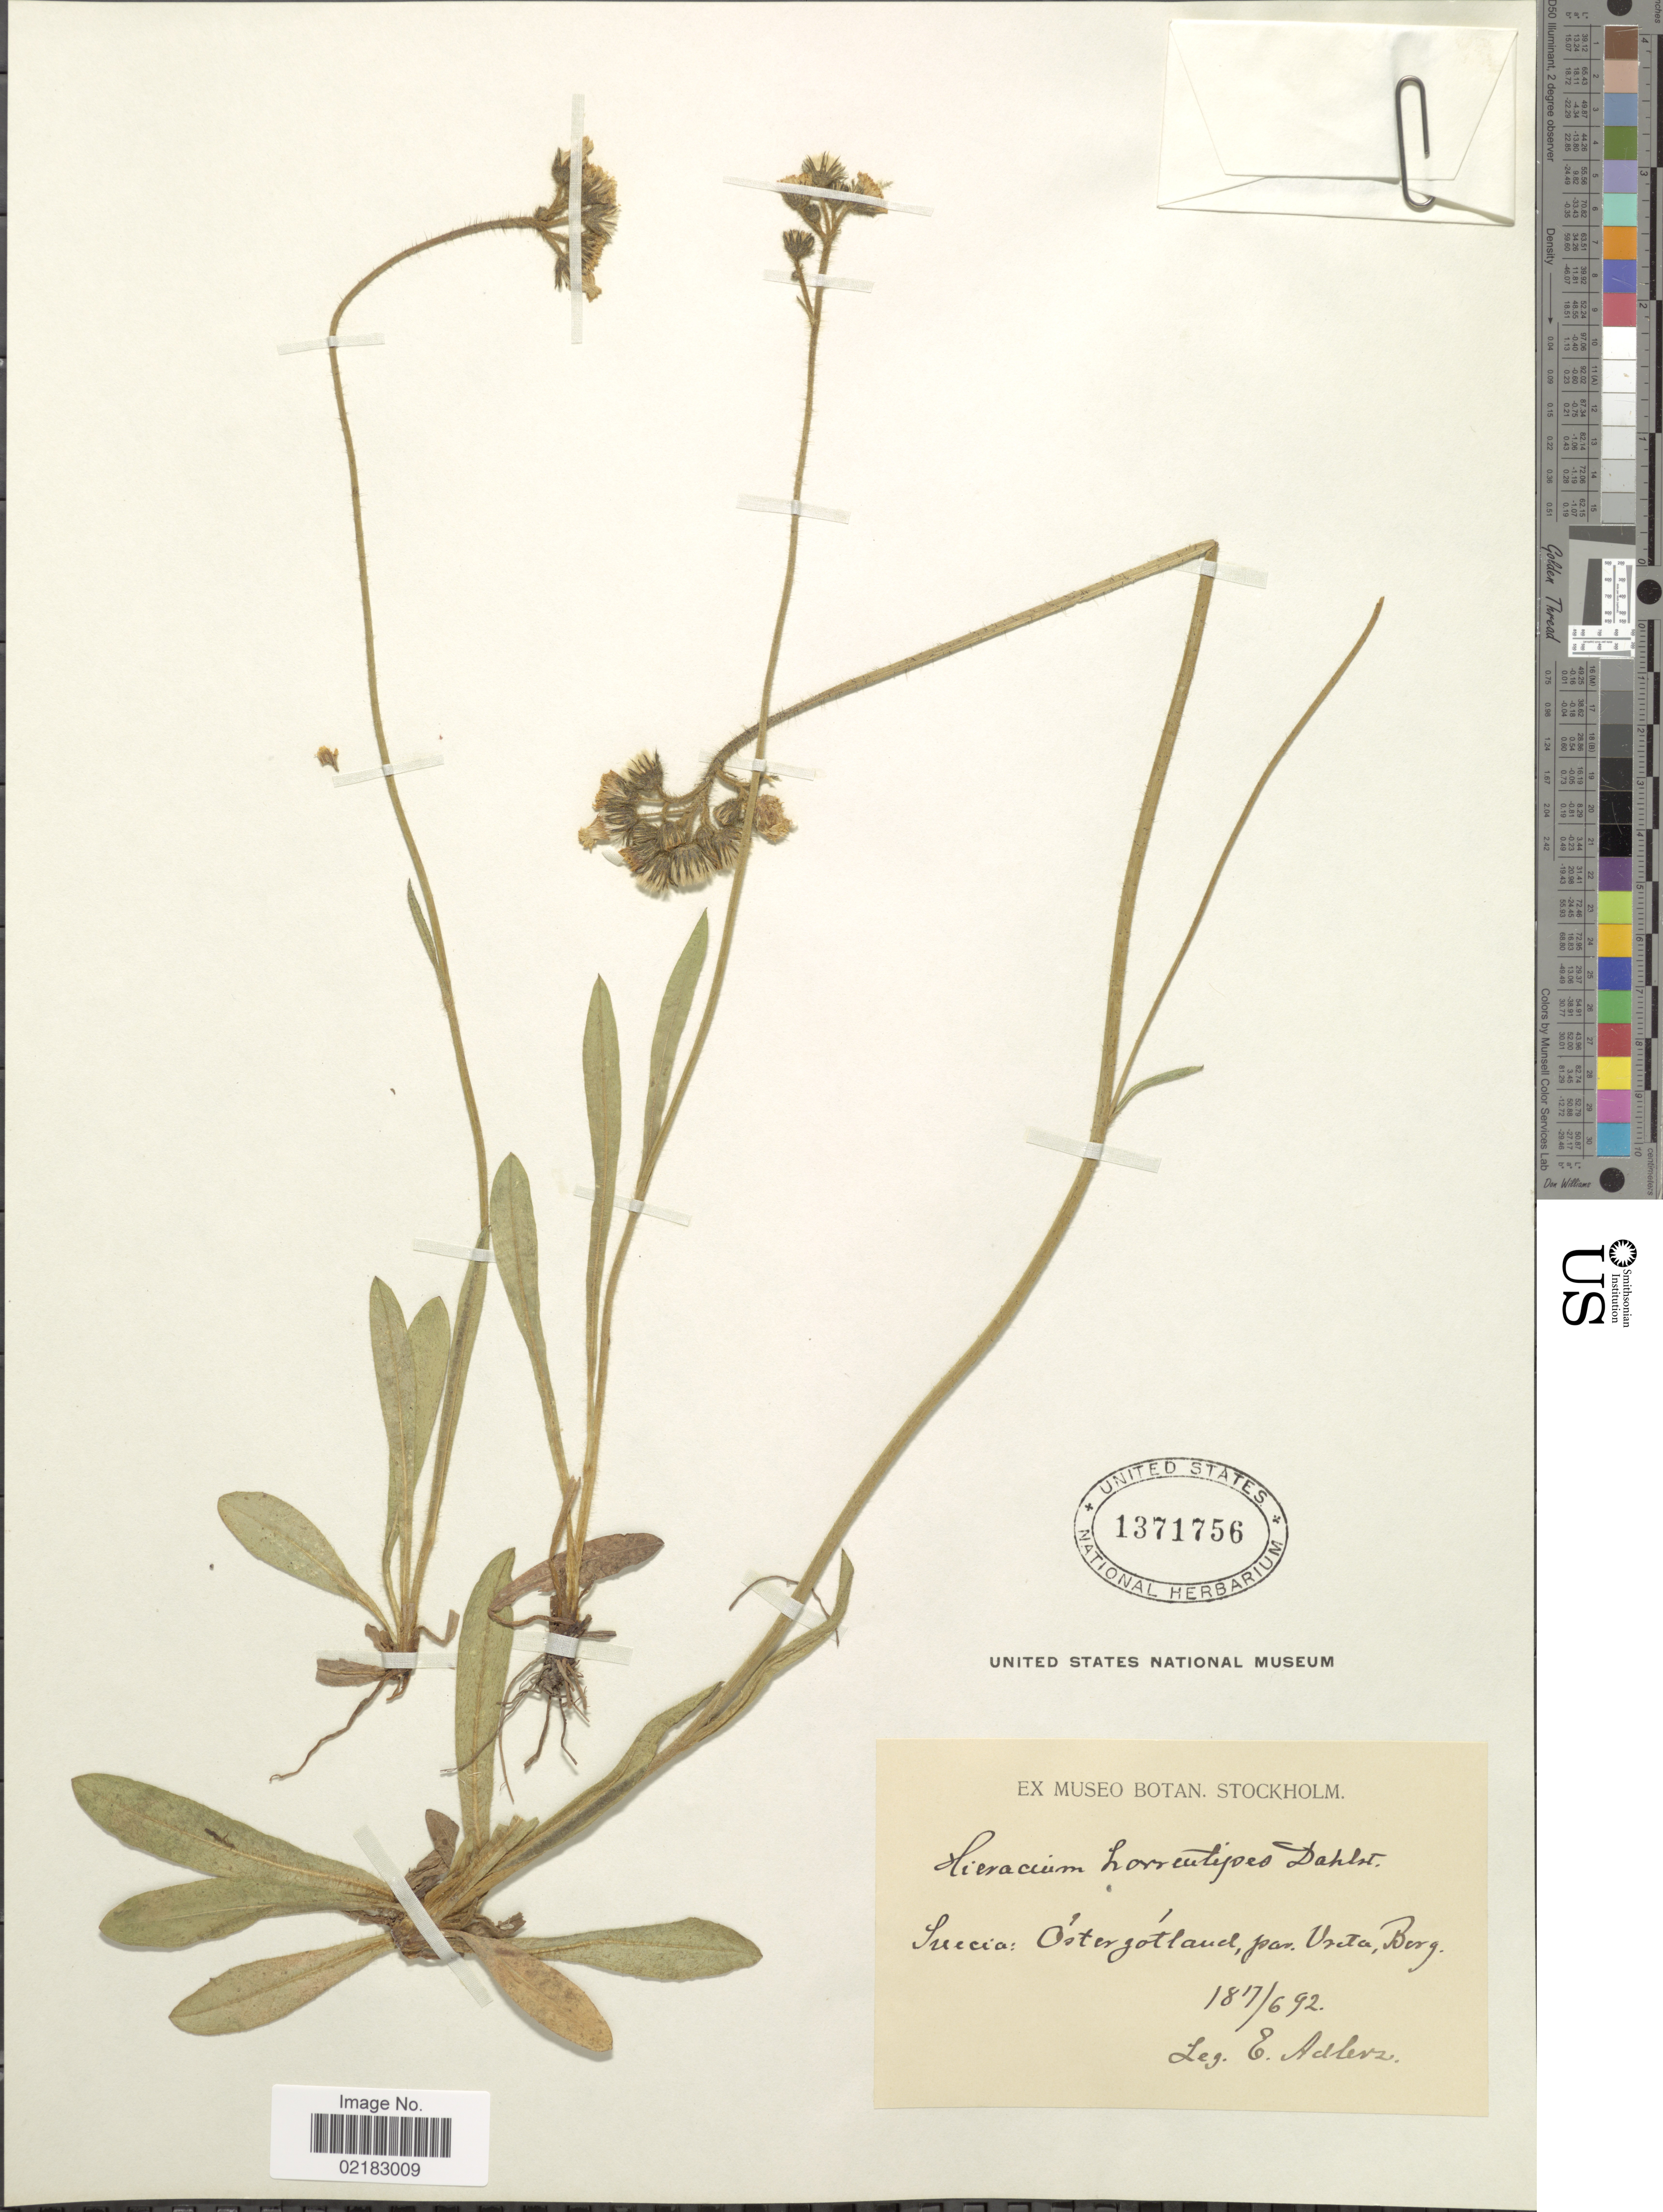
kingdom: Plantae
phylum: Tracheophyta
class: Magnoliopsida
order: Asterales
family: Asteraceae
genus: Hieracium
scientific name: Hieracium horrentipes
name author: Dahlst.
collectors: E. Adlerz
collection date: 1892-06-17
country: Sweden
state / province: Östergötland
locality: Suecia: Ostergotland, par. Vreta, Berg.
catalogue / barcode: US 1371756